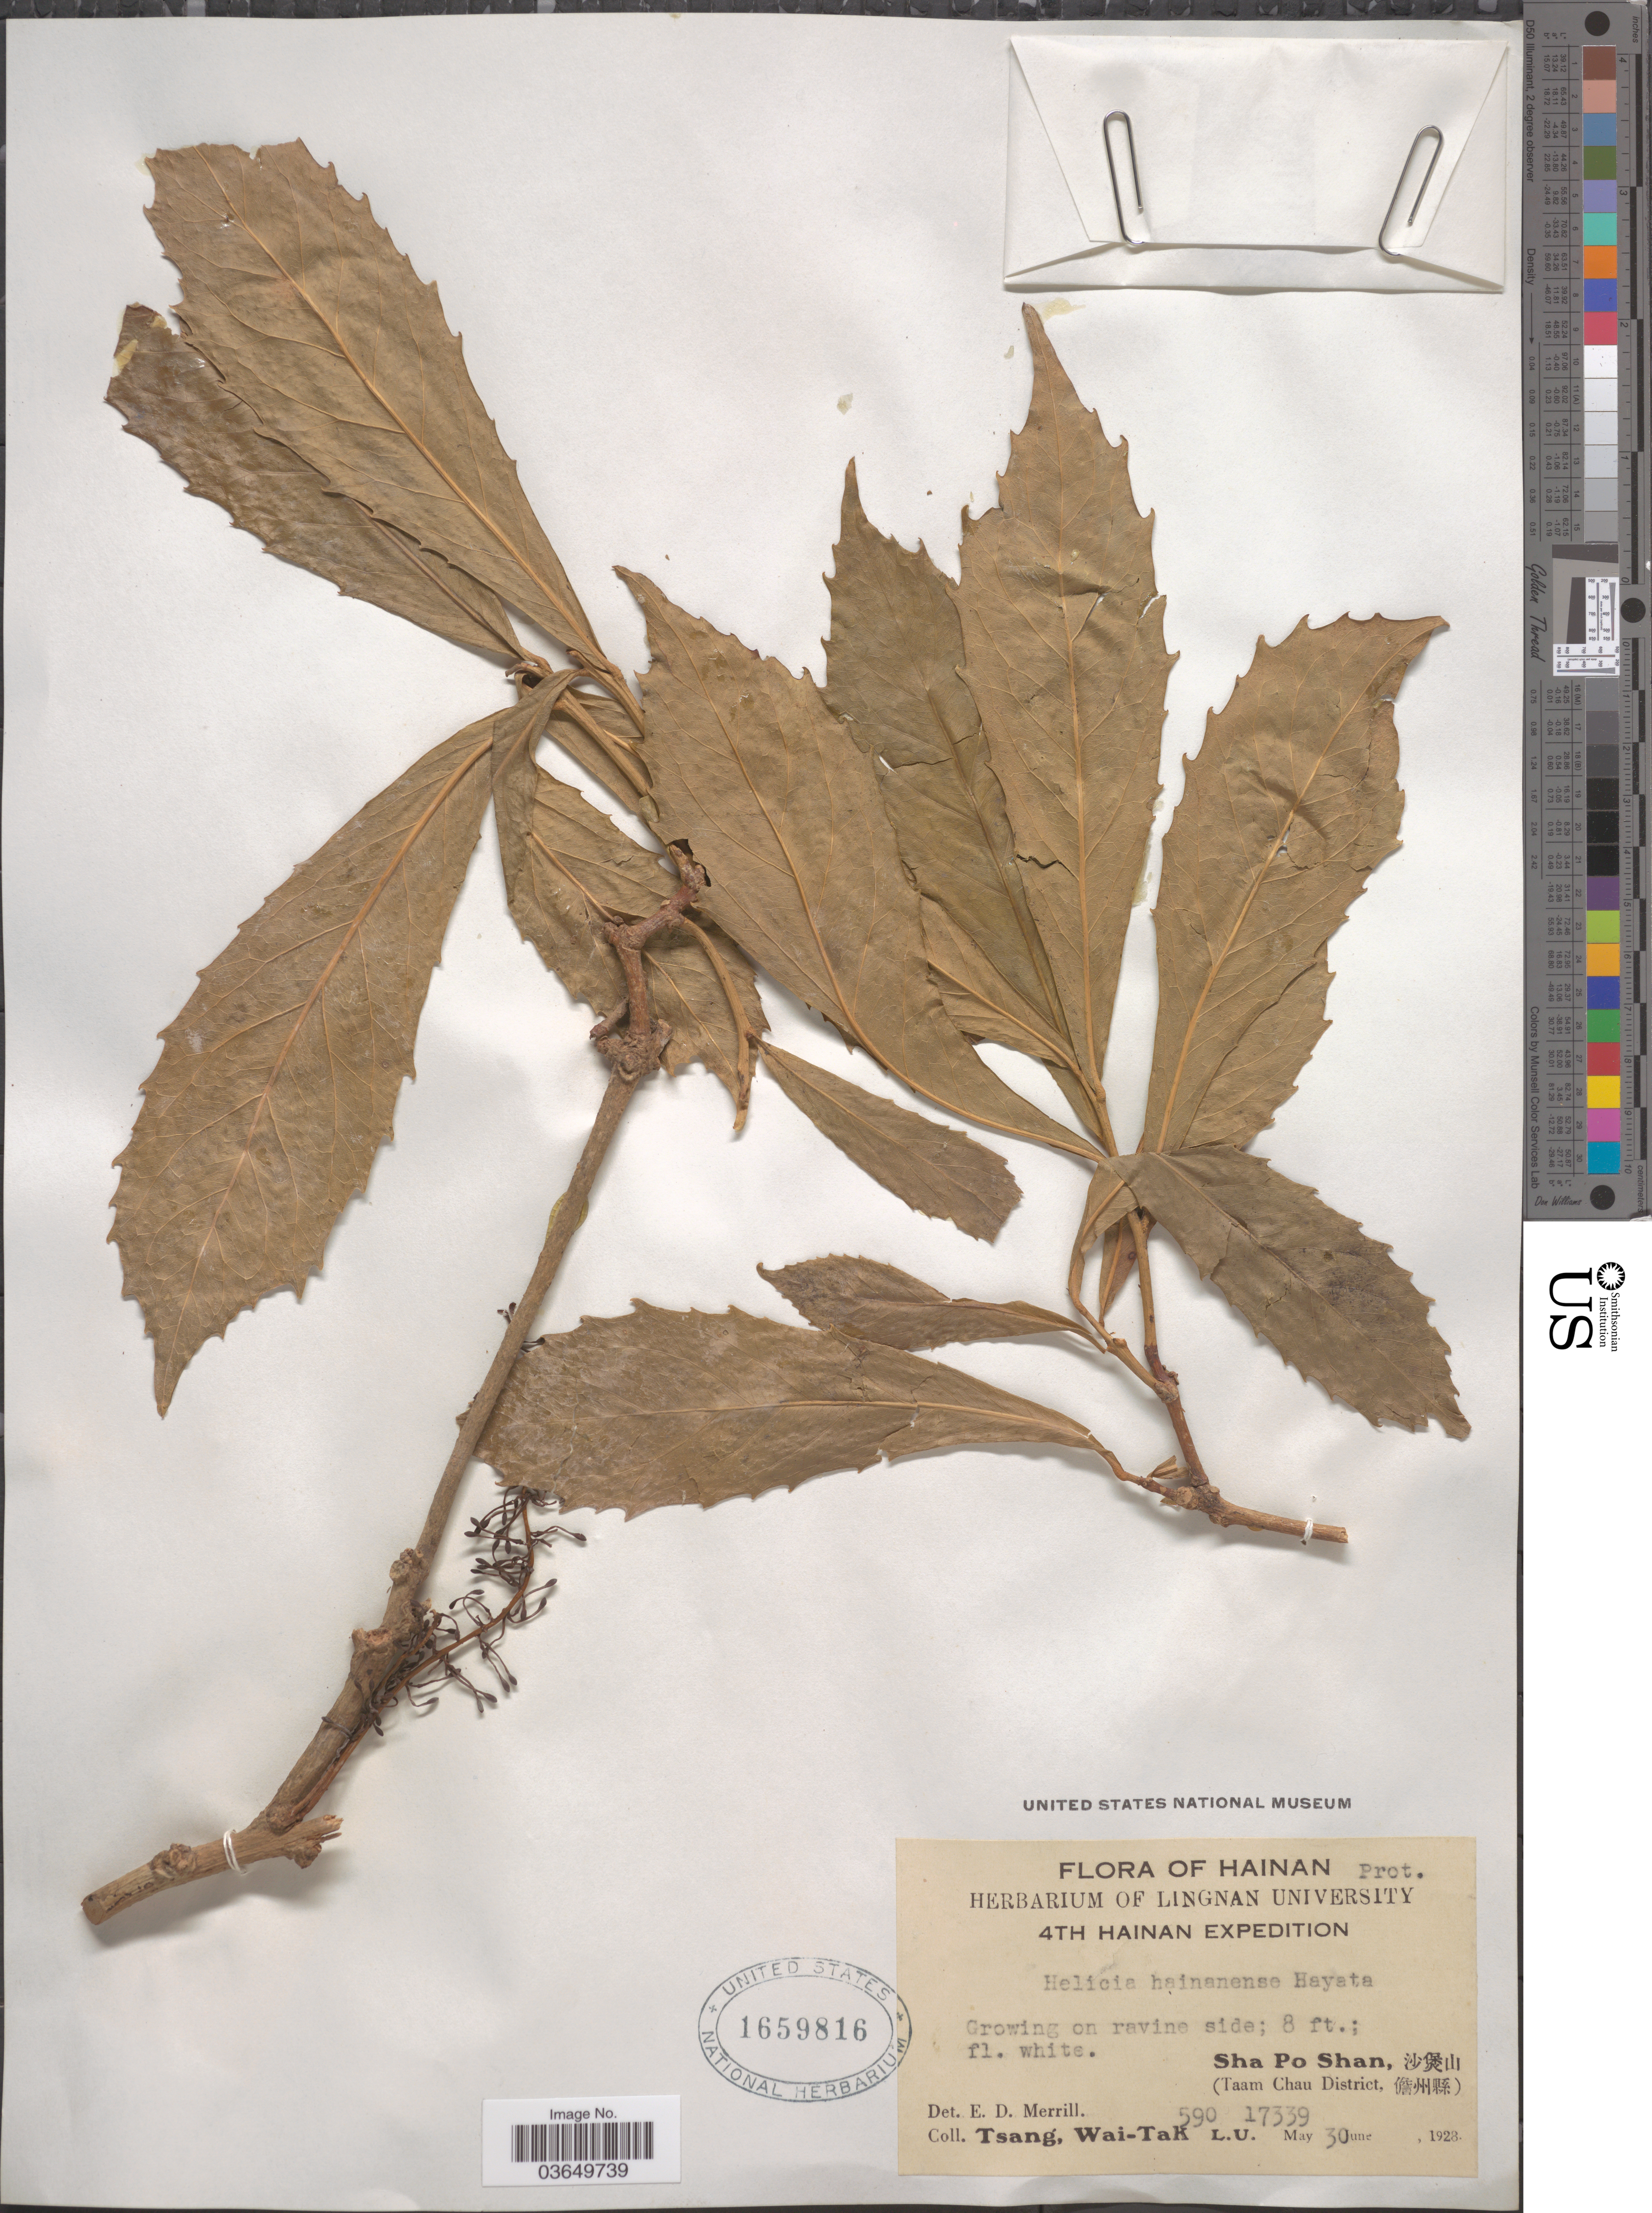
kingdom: Plantae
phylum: Tracheophyta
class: Magnoliopsida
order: Proteales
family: Proteaceae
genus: Helicia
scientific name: Helicia hainanensis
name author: Hayata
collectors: W. T. Tsang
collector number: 590L.U.17339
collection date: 1928-05-30/1928-06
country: China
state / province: Hainan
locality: Sha-po Shan, Taam Chau District(Danzhou)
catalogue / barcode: US 1659816